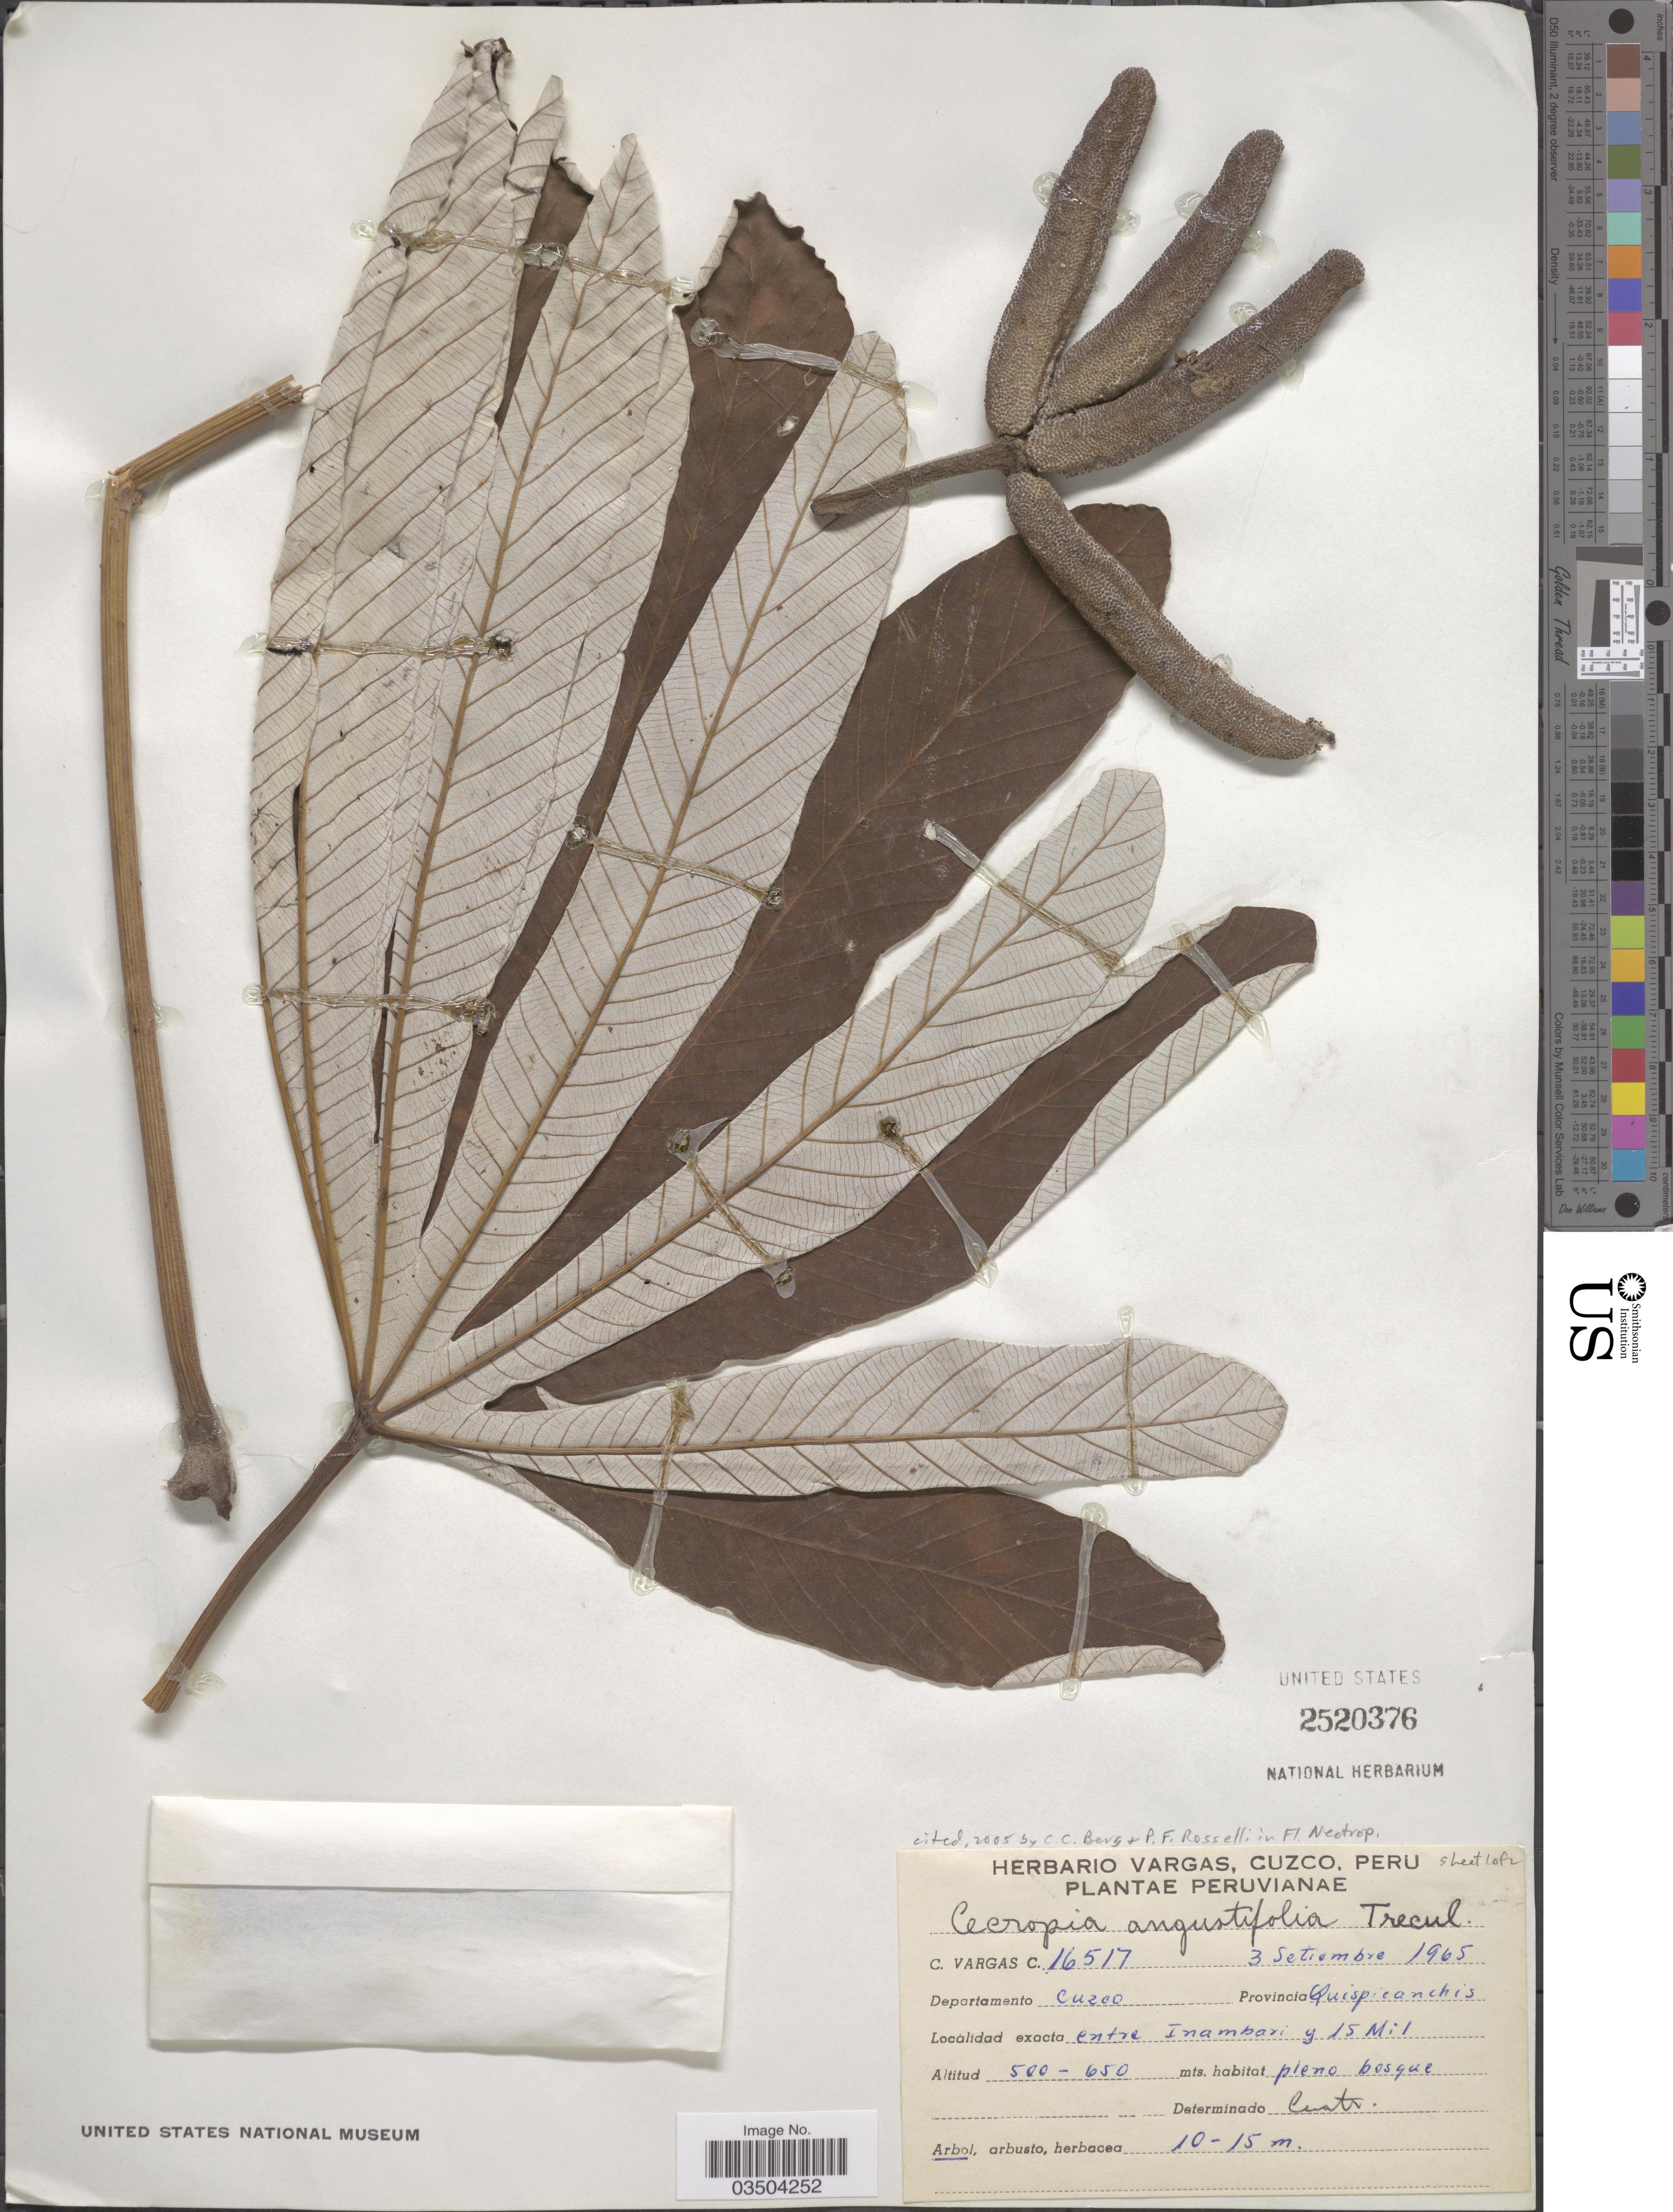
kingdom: Plantae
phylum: Tracheophyta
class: Magnoliopsida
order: Rosales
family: Urticaceae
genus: Cecropia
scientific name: Cecropia angustifolia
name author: Trécul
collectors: C. Vargas Calderón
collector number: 16517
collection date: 1965-09-03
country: Peru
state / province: Cusco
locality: Departamento Cuzco. Provincia Quispicanchis. Entre Inambari y 15 Mil.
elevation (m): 500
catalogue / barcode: US 2520376